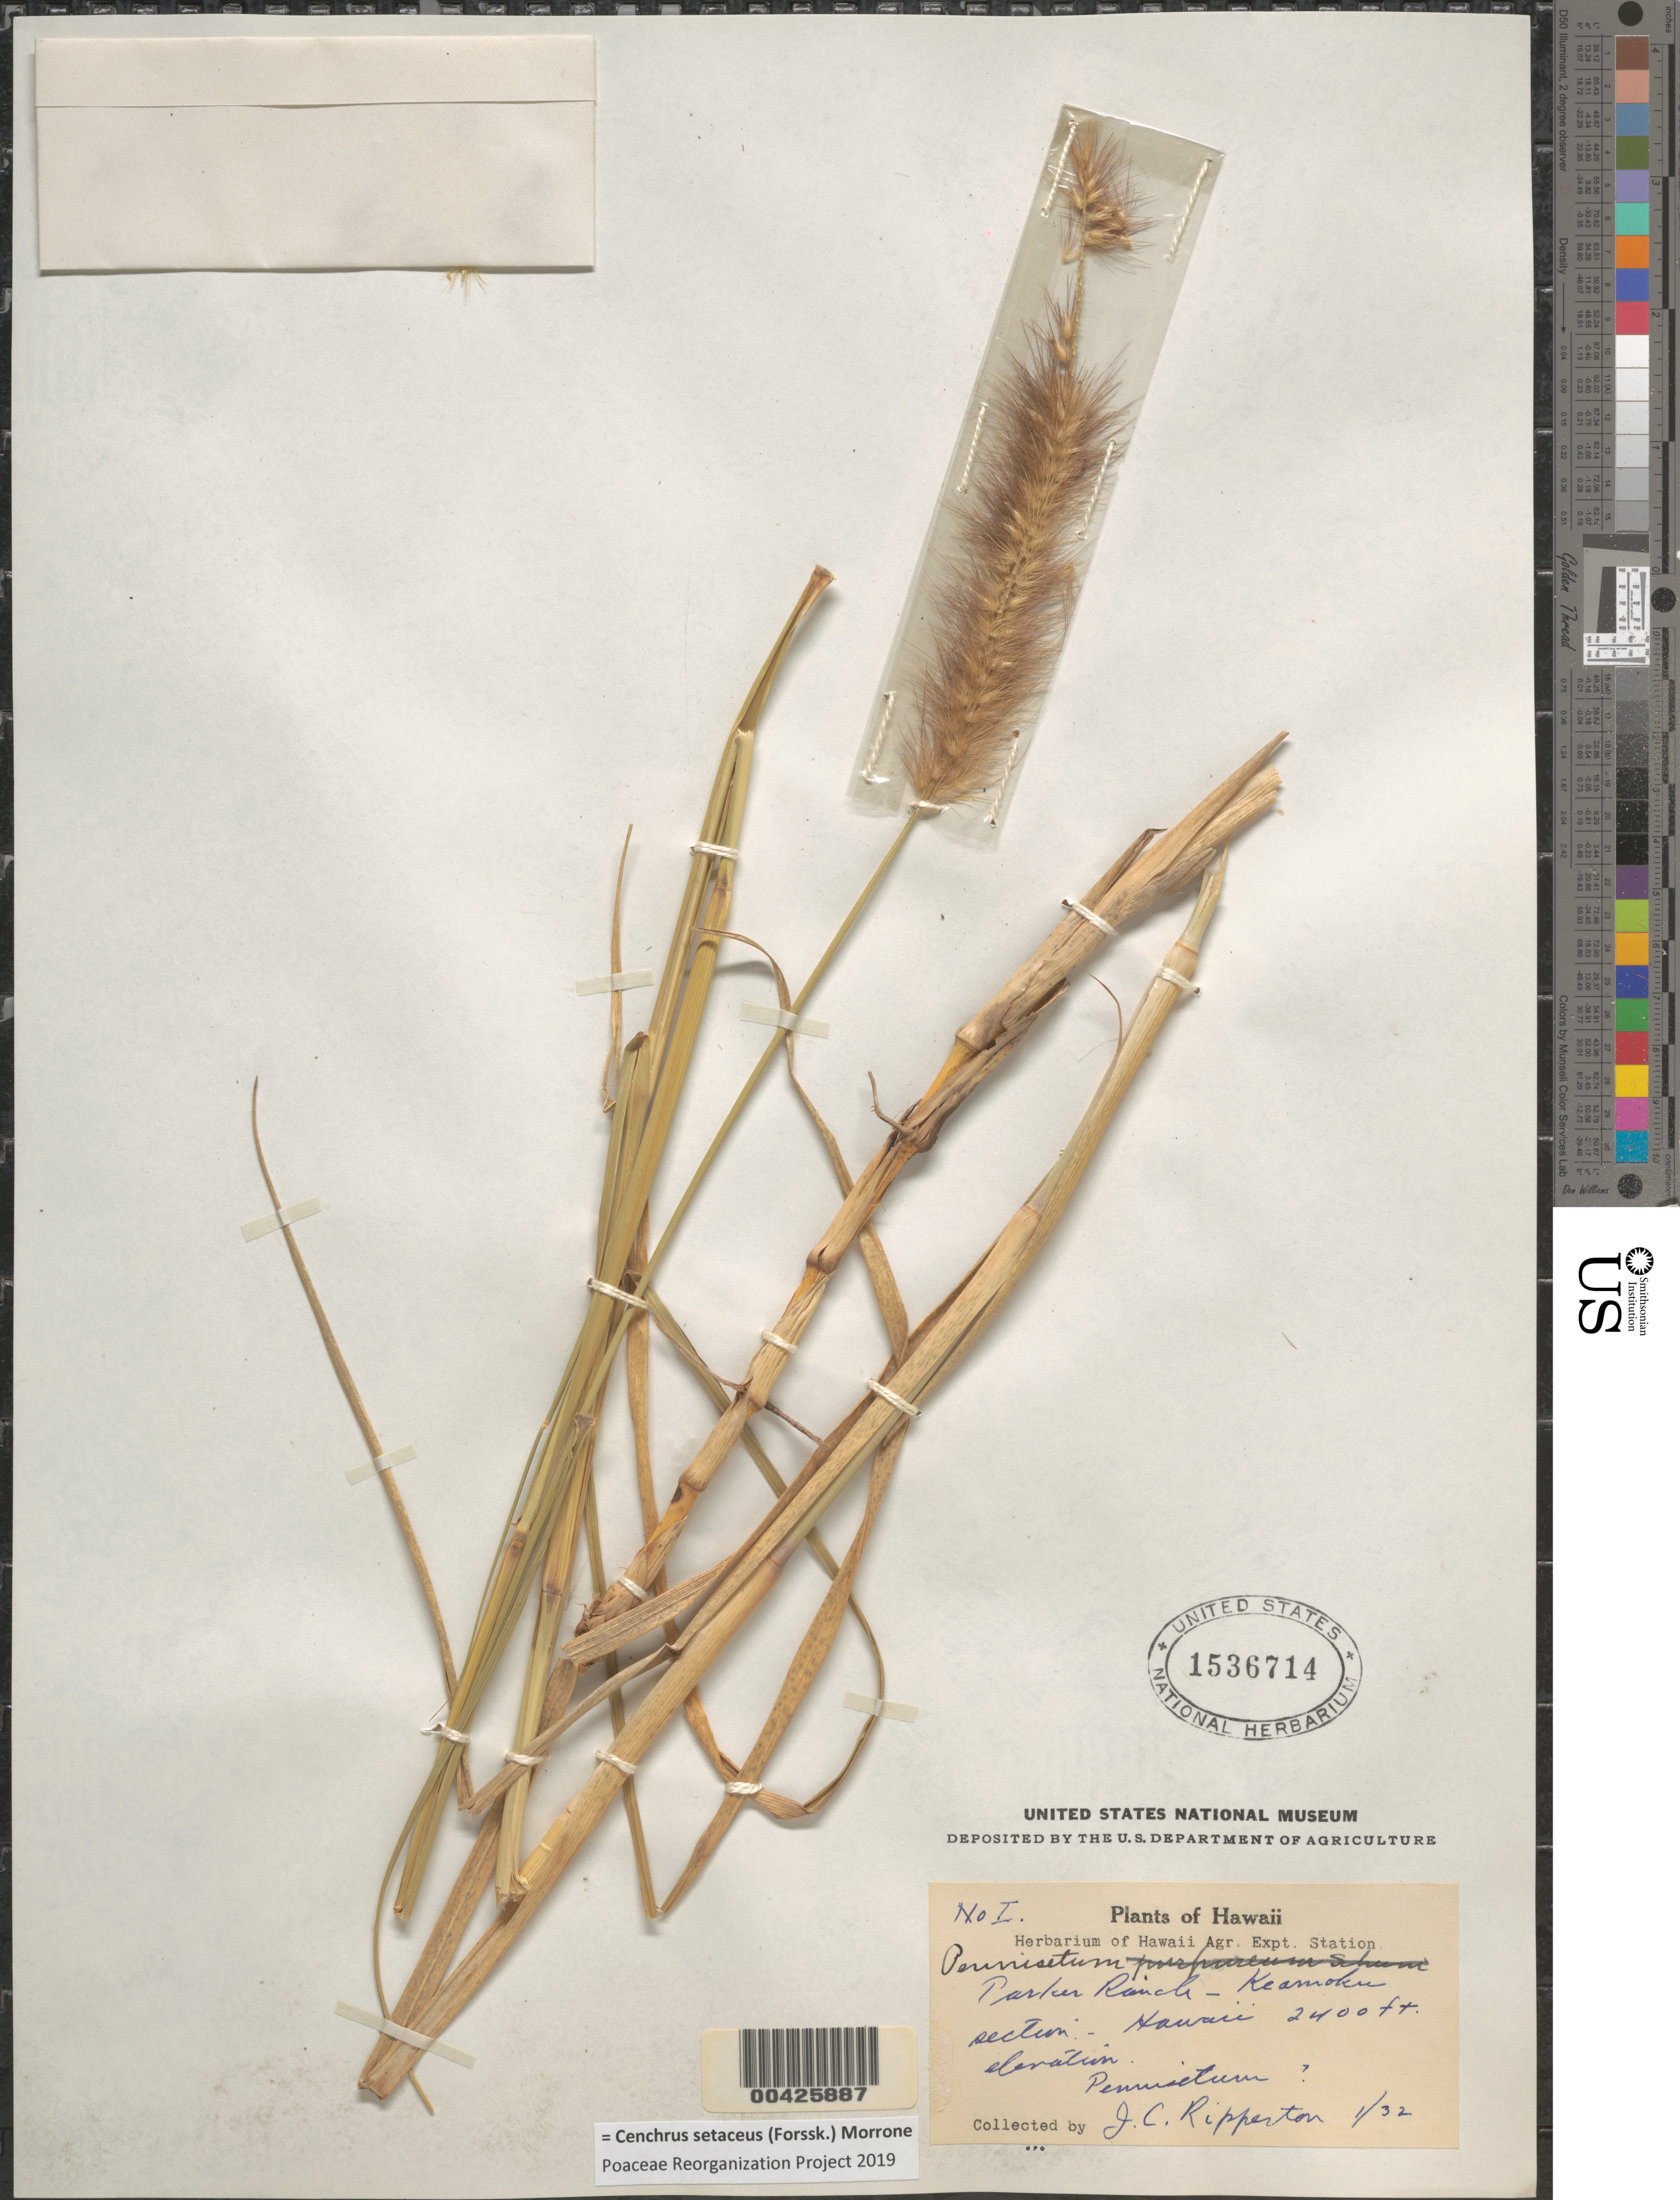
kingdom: Plantae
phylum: Tracheophyta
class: Liliopsida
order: Poales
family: Poaceae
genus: Cenchrus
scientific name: Cenchrus setaceus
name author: (Forssk.) Morrone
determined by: Poaceae Reorganization Project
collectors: J. Ripperton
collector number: I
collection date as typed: Jan 1932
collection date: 1932-01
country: United States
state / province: Hawaii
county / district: Hawaii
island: Hawaii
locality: Parker Ranch,Keamoku section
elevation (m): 732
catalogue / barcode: US 1536714